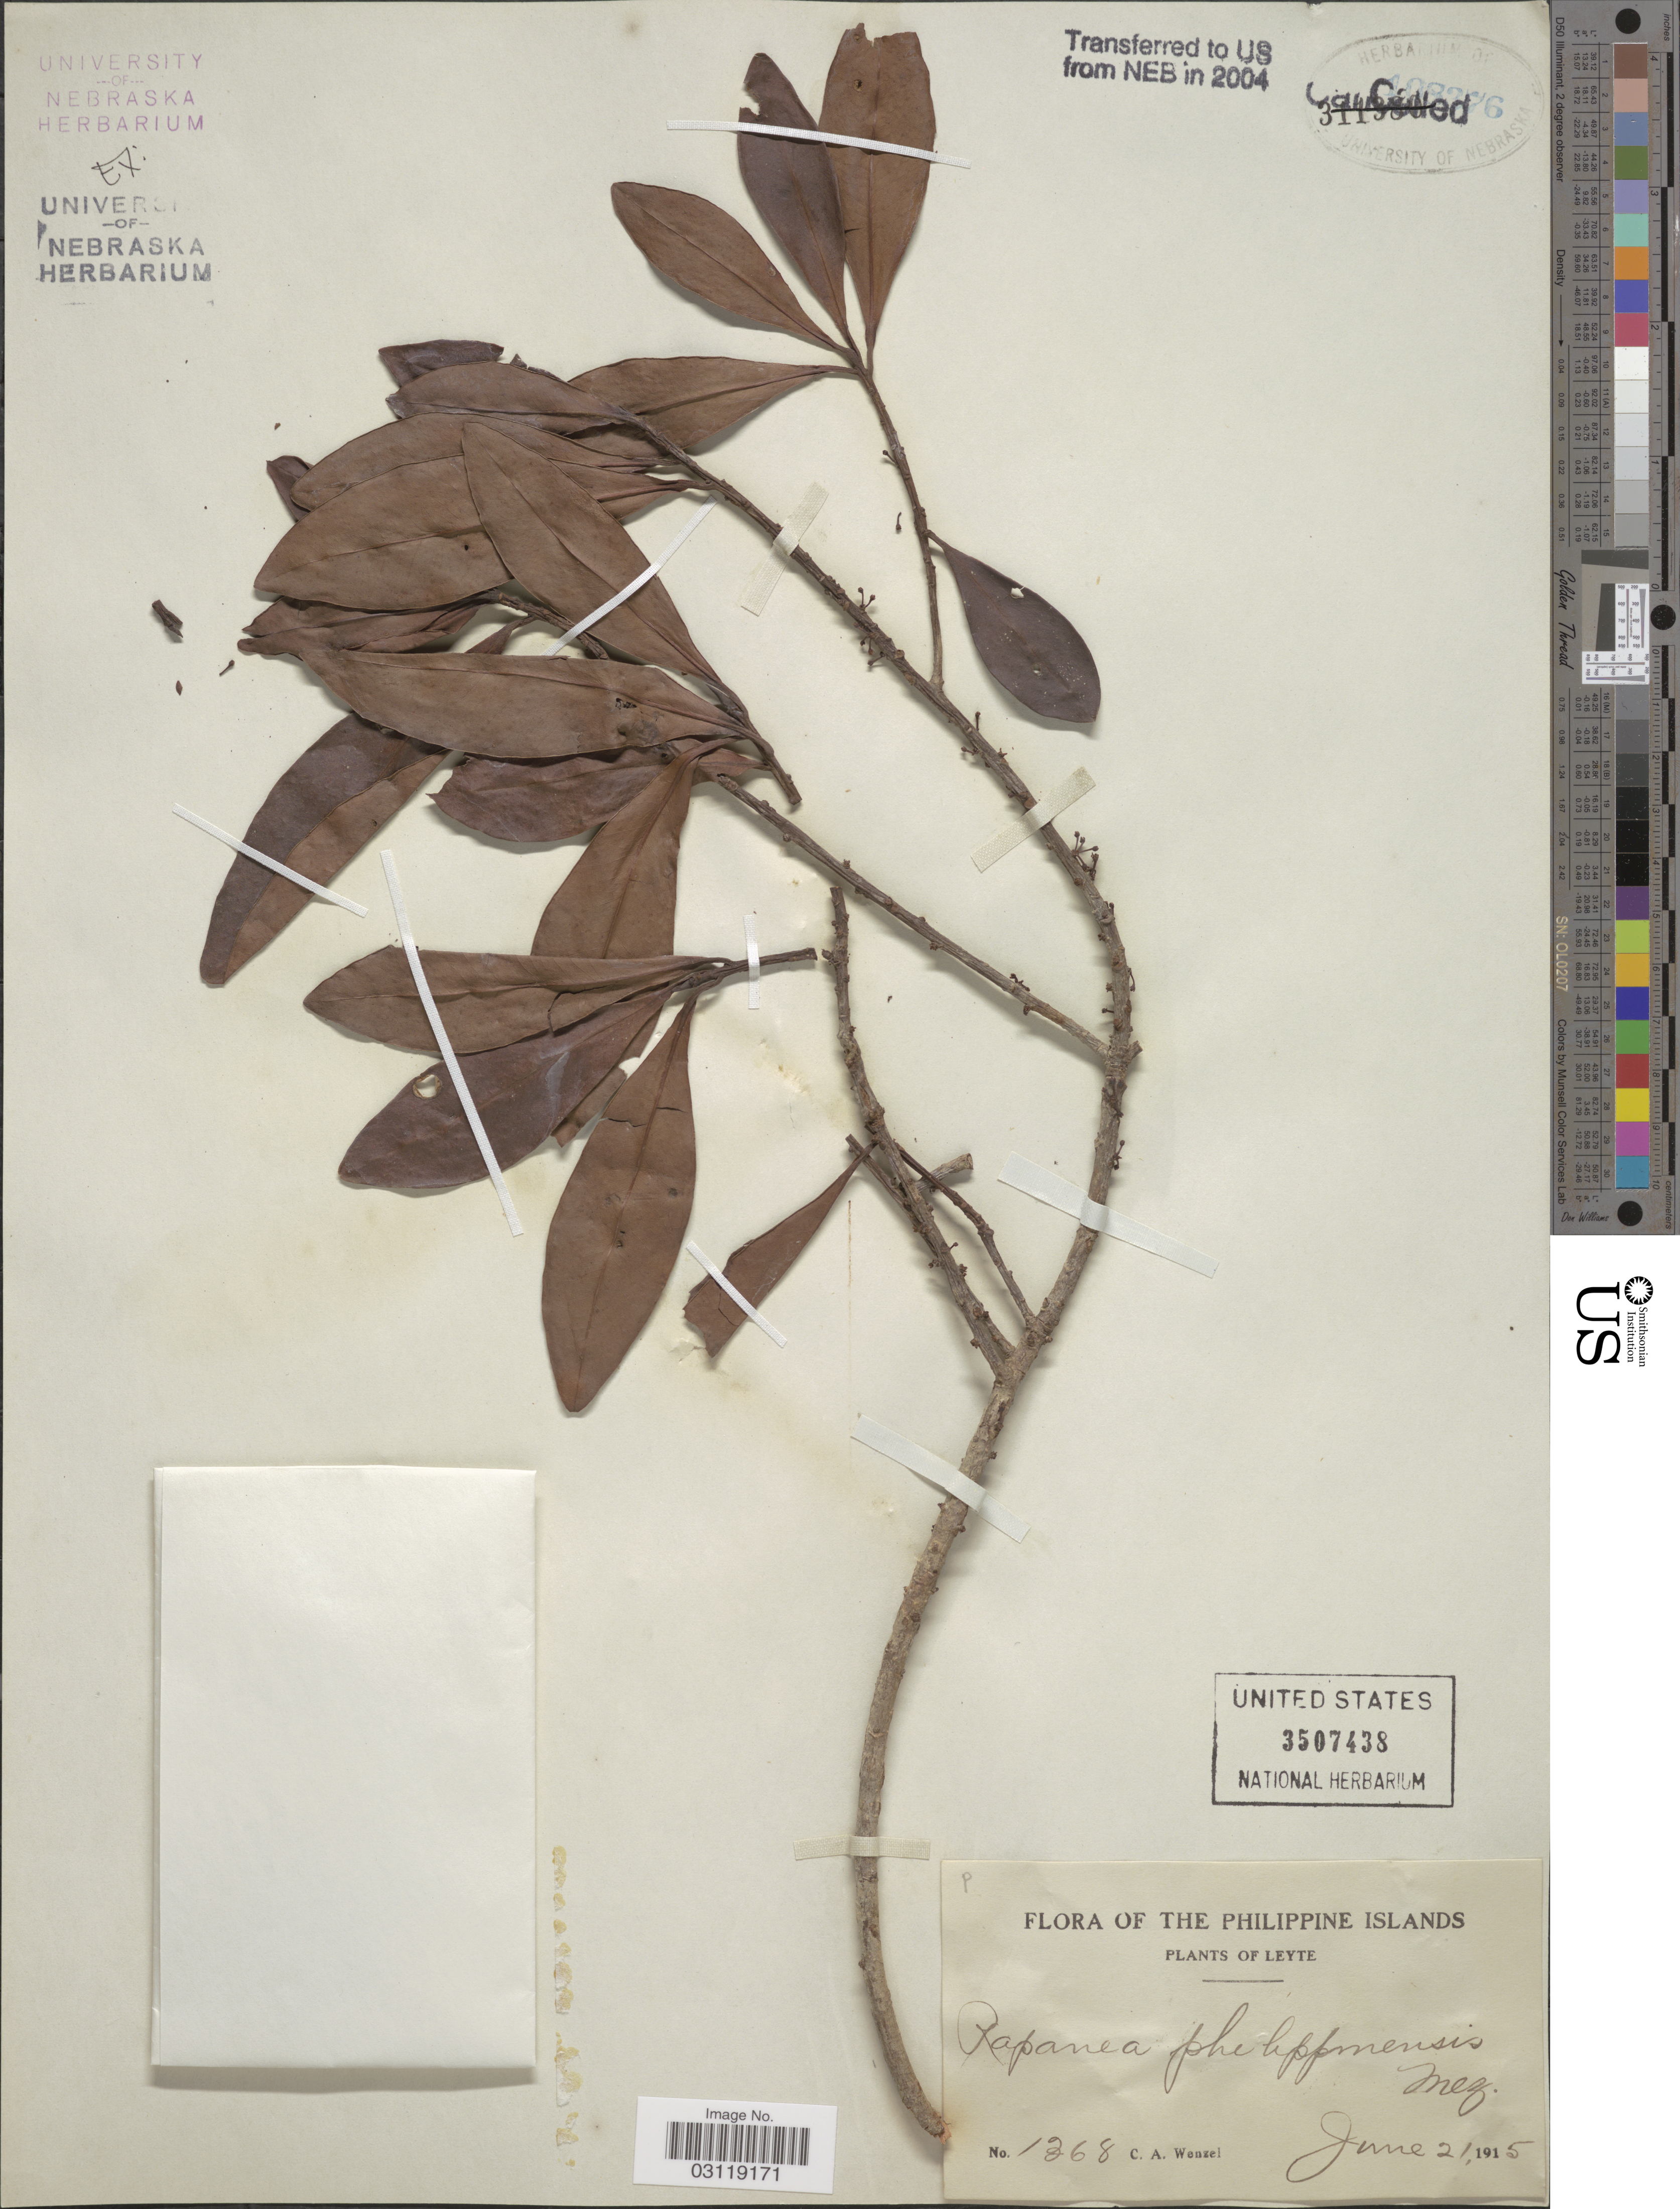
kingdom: Plantae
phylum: Tracheophyta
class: Magnoliopsida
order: Ericales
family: Primulaceae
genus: Rapanea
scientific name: Rapanea philippinensis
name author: (A. DC.) Mez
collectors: C. Wenzel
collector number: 1368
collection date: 1915-06-21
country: Philippines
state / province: Eastern Visayas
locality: The Philippine Islands. Leyte.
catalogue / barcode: US 3507438